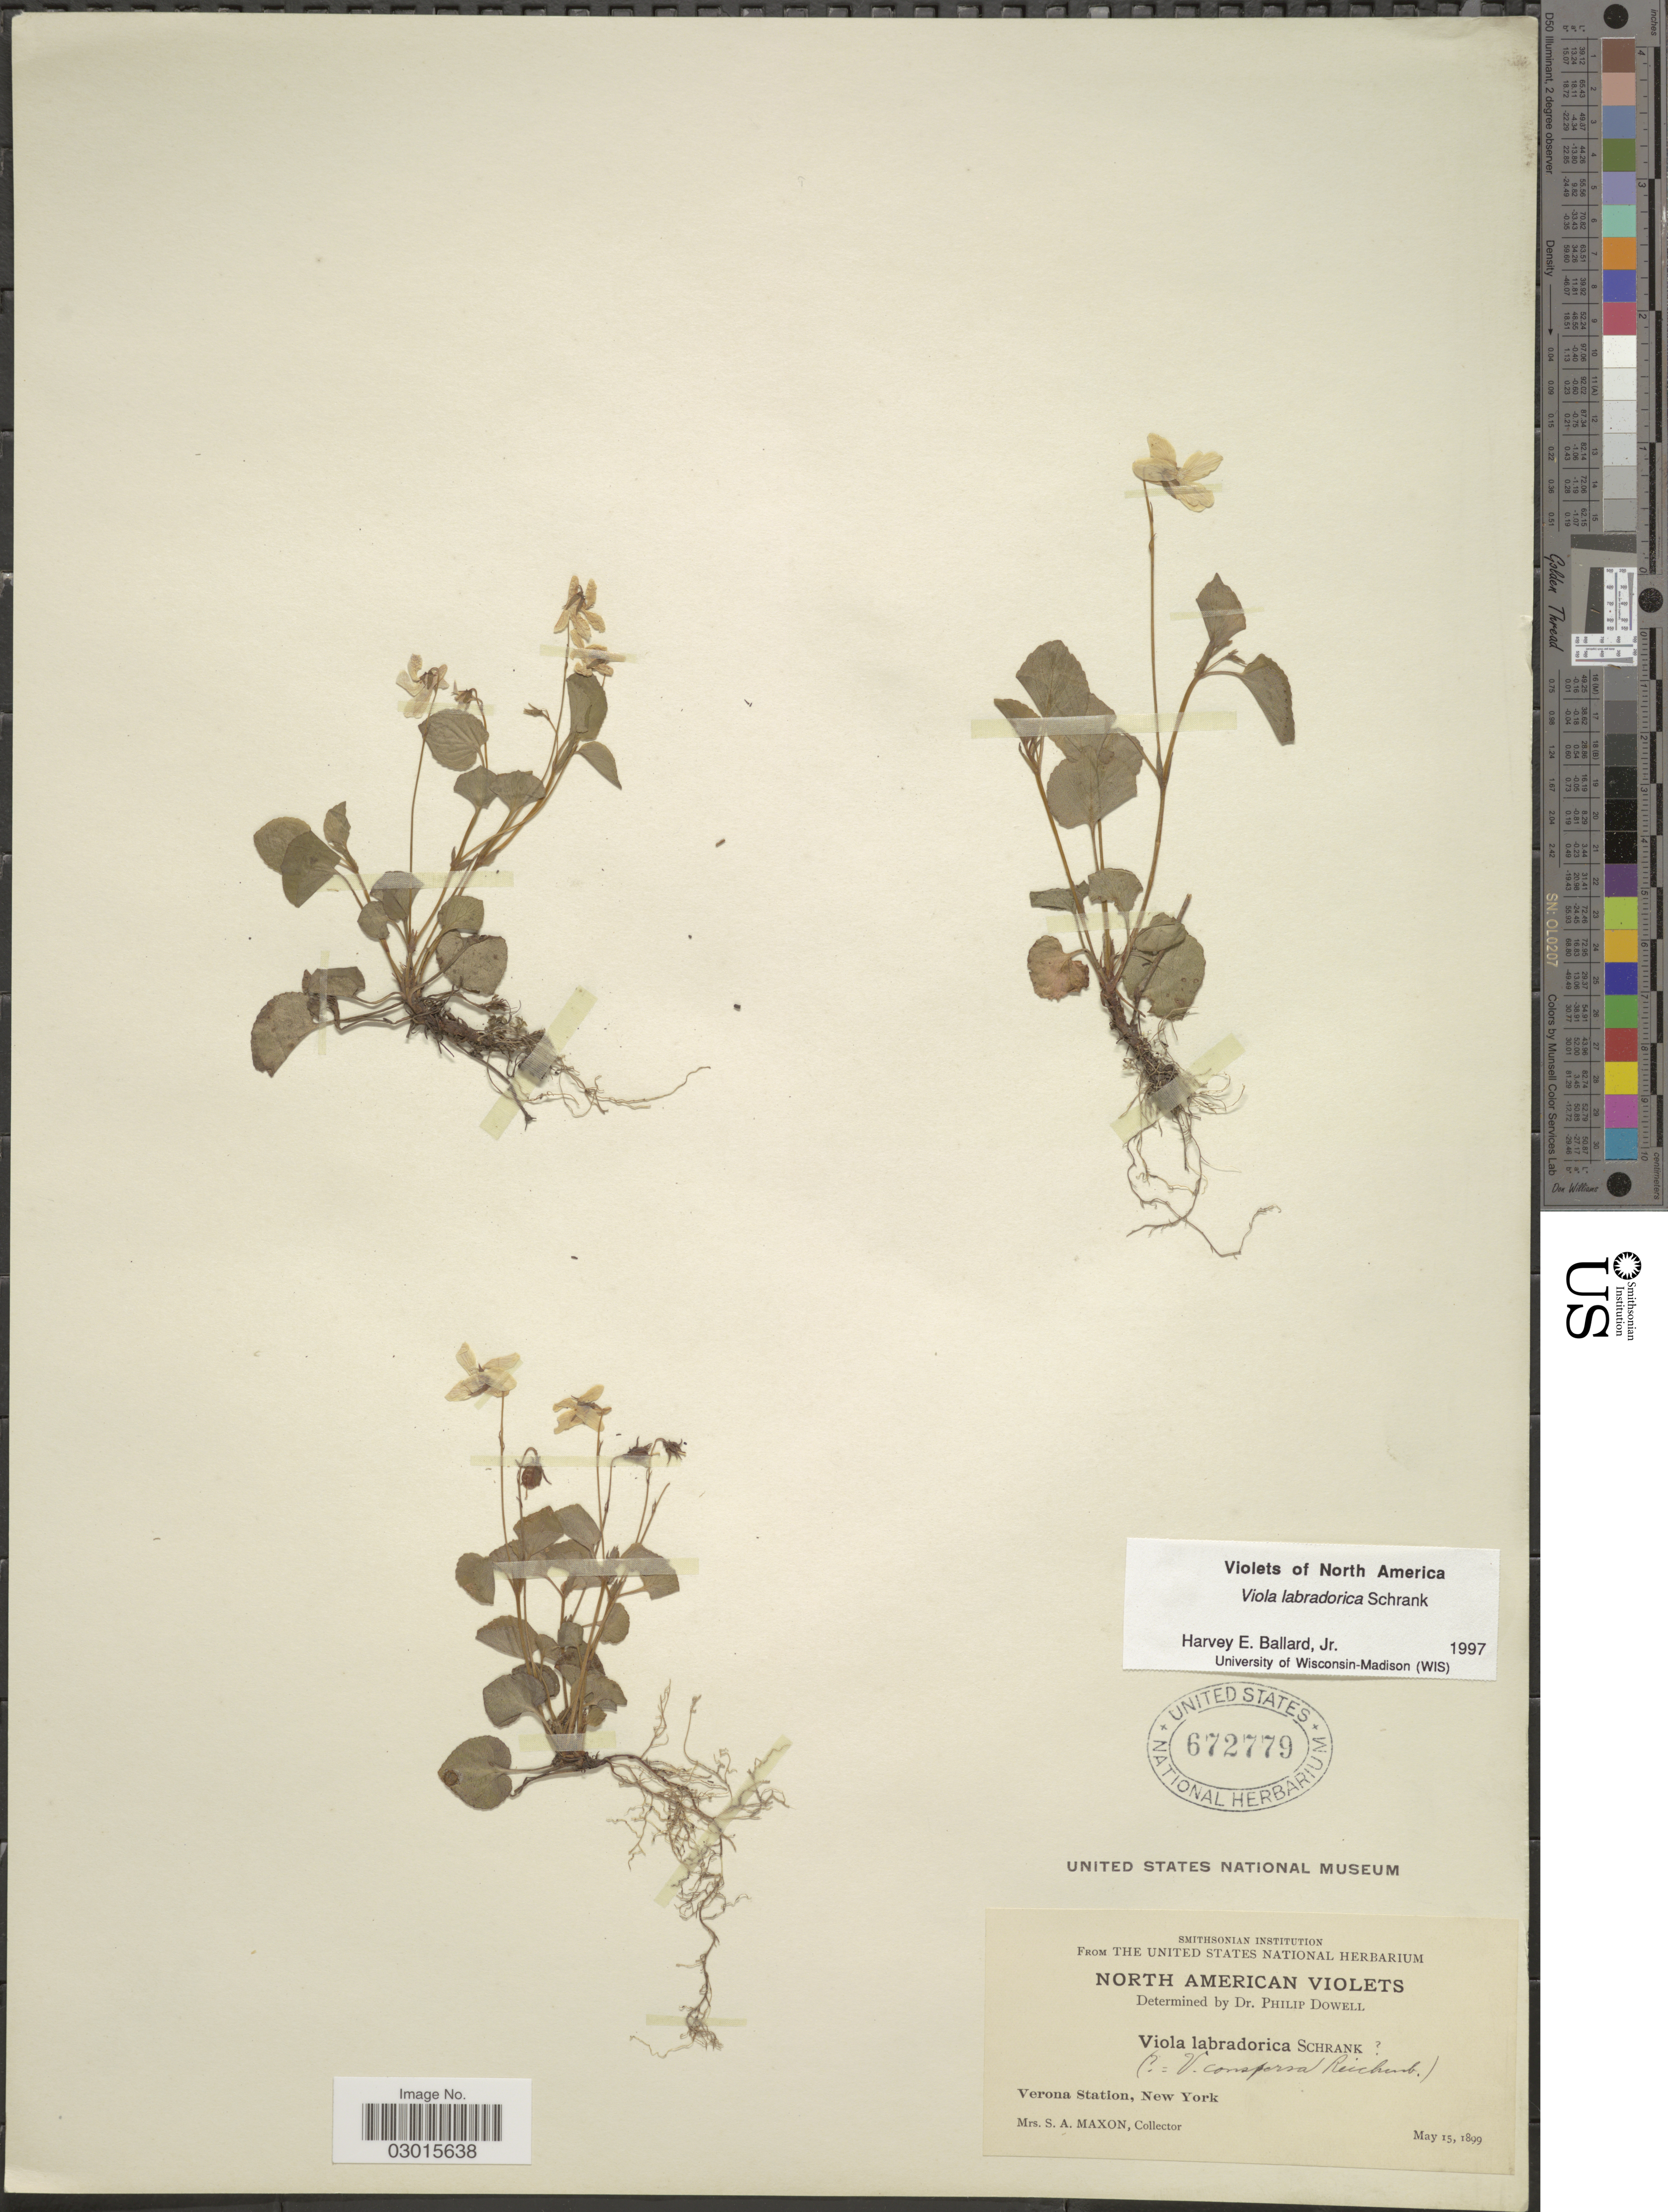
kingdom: Plantae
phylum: Tracheophyta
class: Magnoliopsida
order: Malpighiales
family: Violaceae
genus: Viola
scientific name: Viola labradorica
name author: Schrank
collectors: S. Maxon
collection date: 1899-05-15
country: United States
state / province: New York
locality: Verona Station.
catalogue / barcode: US 672779